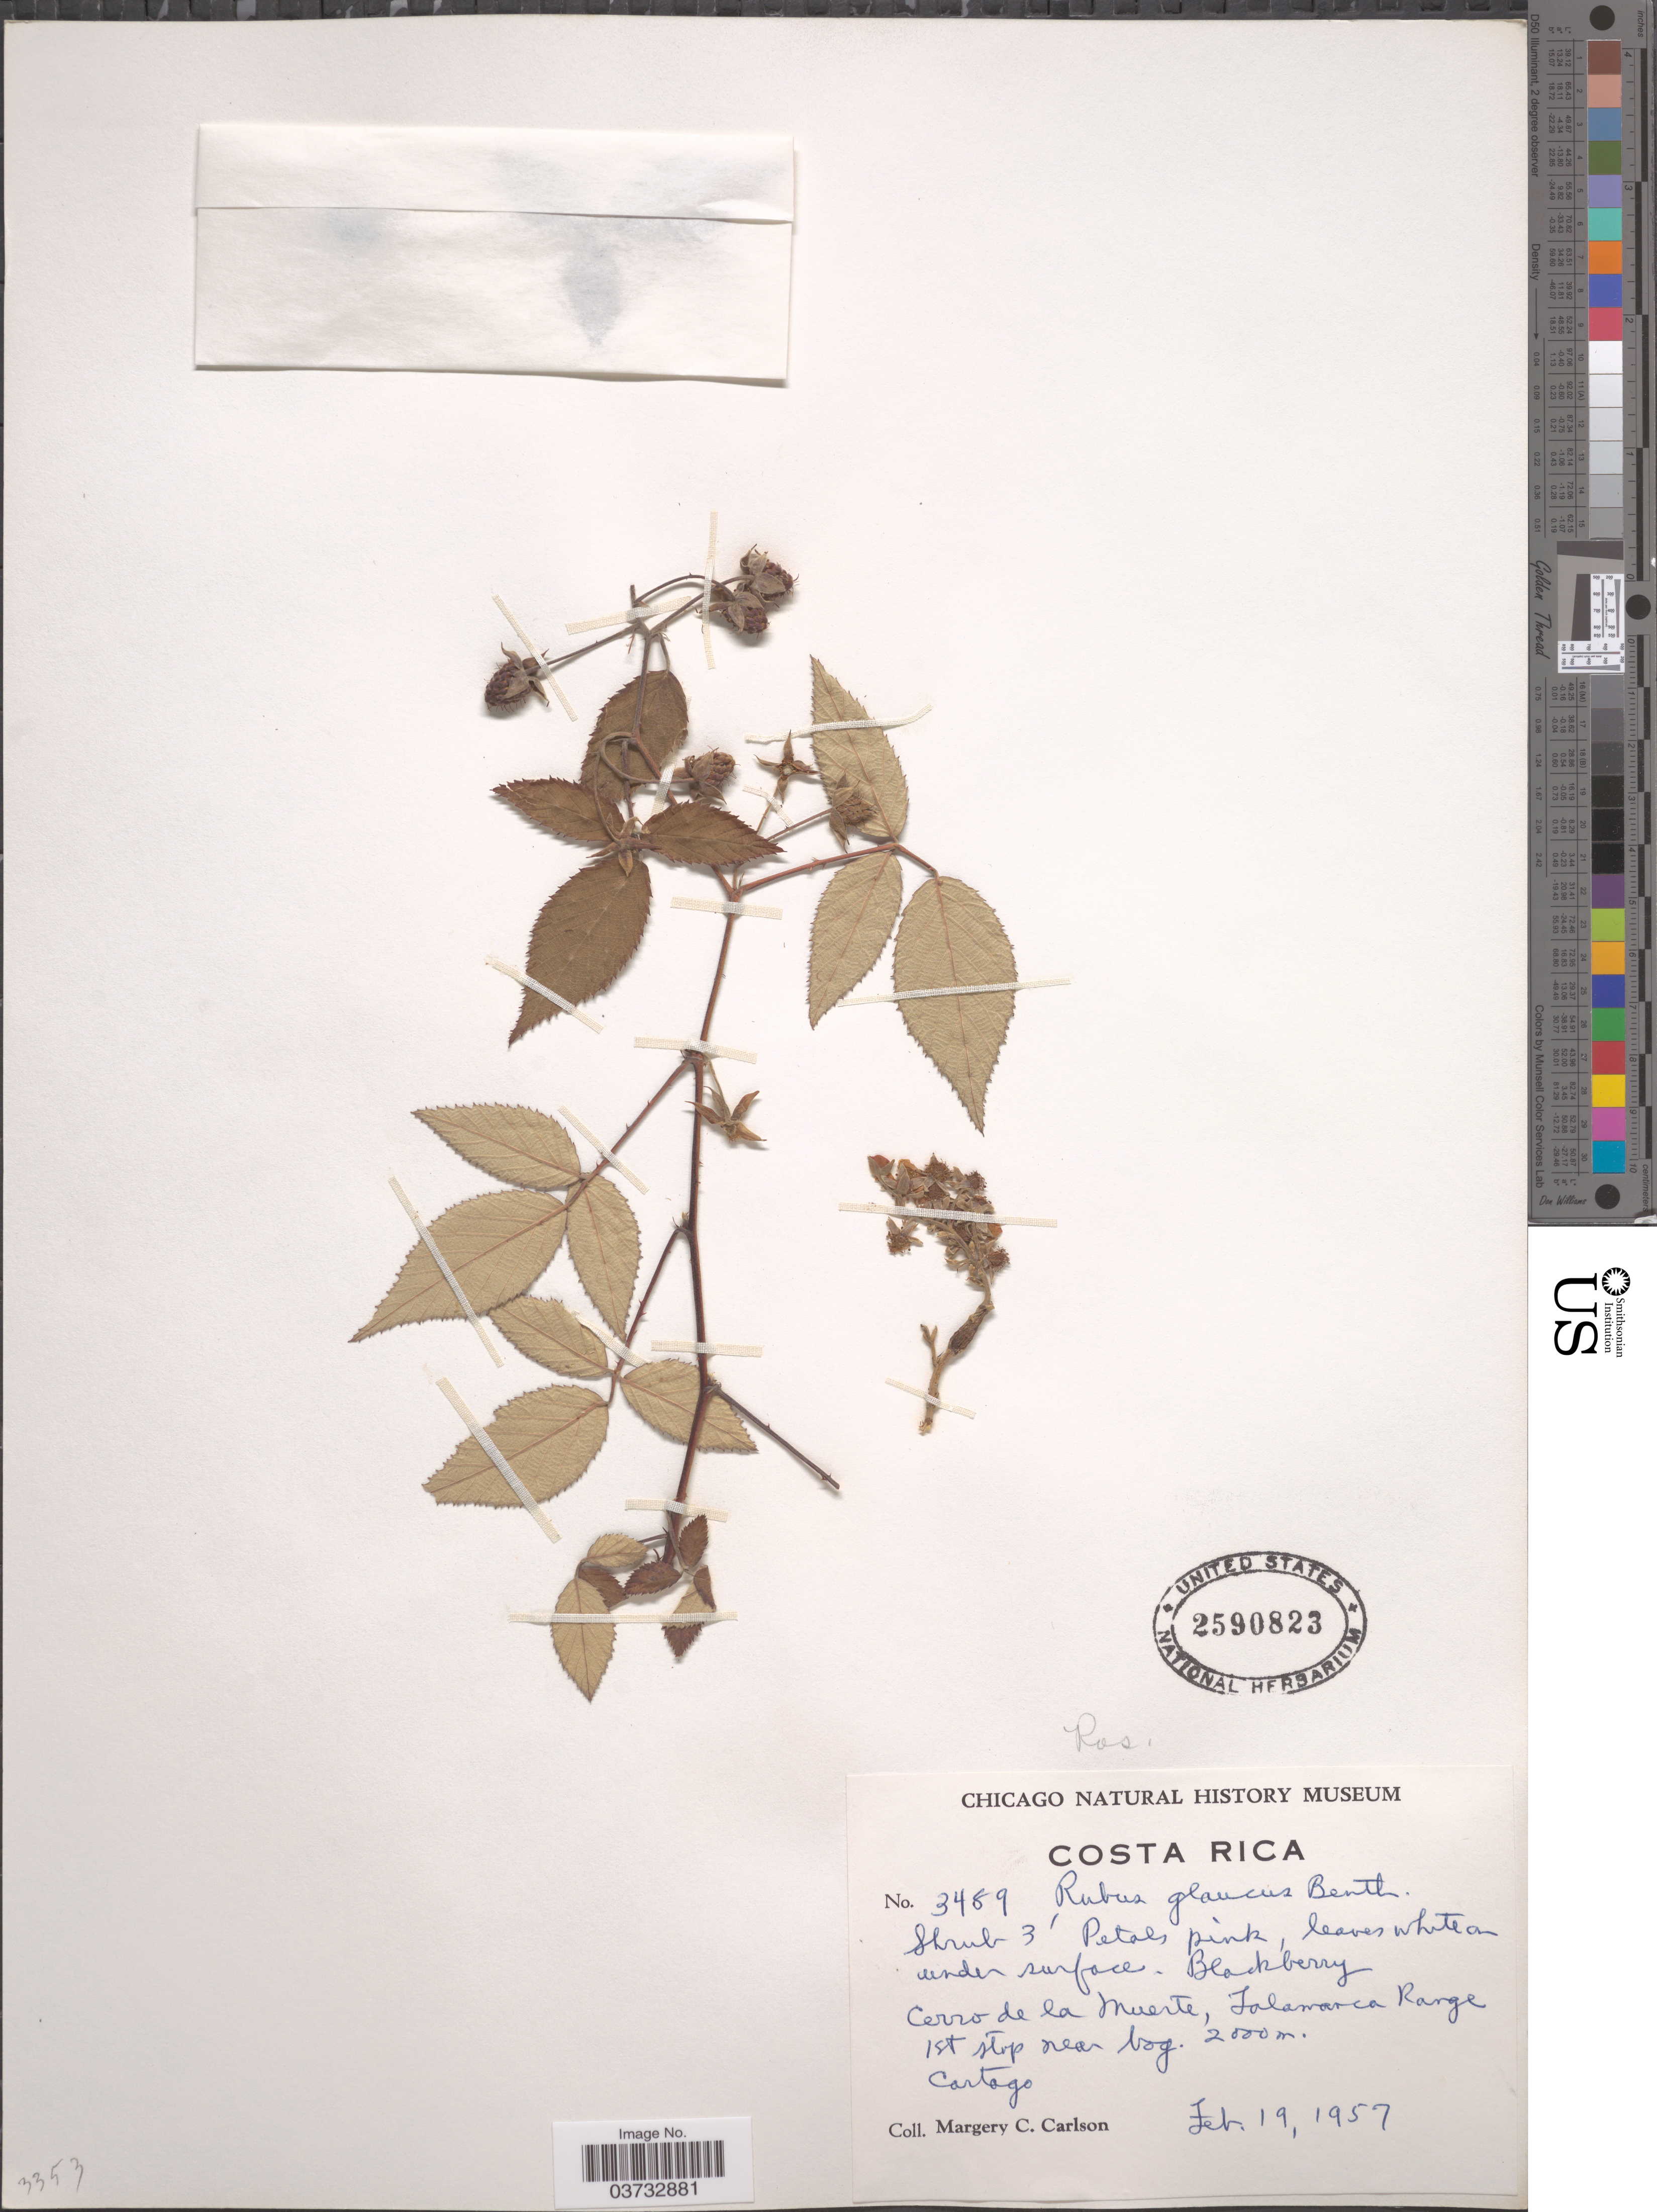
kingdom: Plantae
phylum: Tracheophyta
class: Magnoliopsida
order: Rosales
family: Rosaceae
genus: Rubus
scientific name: Rubus glaucus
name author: Benth.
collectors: M. C. Carlson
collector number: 3489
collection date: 1957-02-19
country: Costa Rica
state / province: Cartago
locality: Cerro de la Muerte, Talamanca Range 1st stop near bog.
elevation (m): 2000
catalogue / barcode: US 2590823